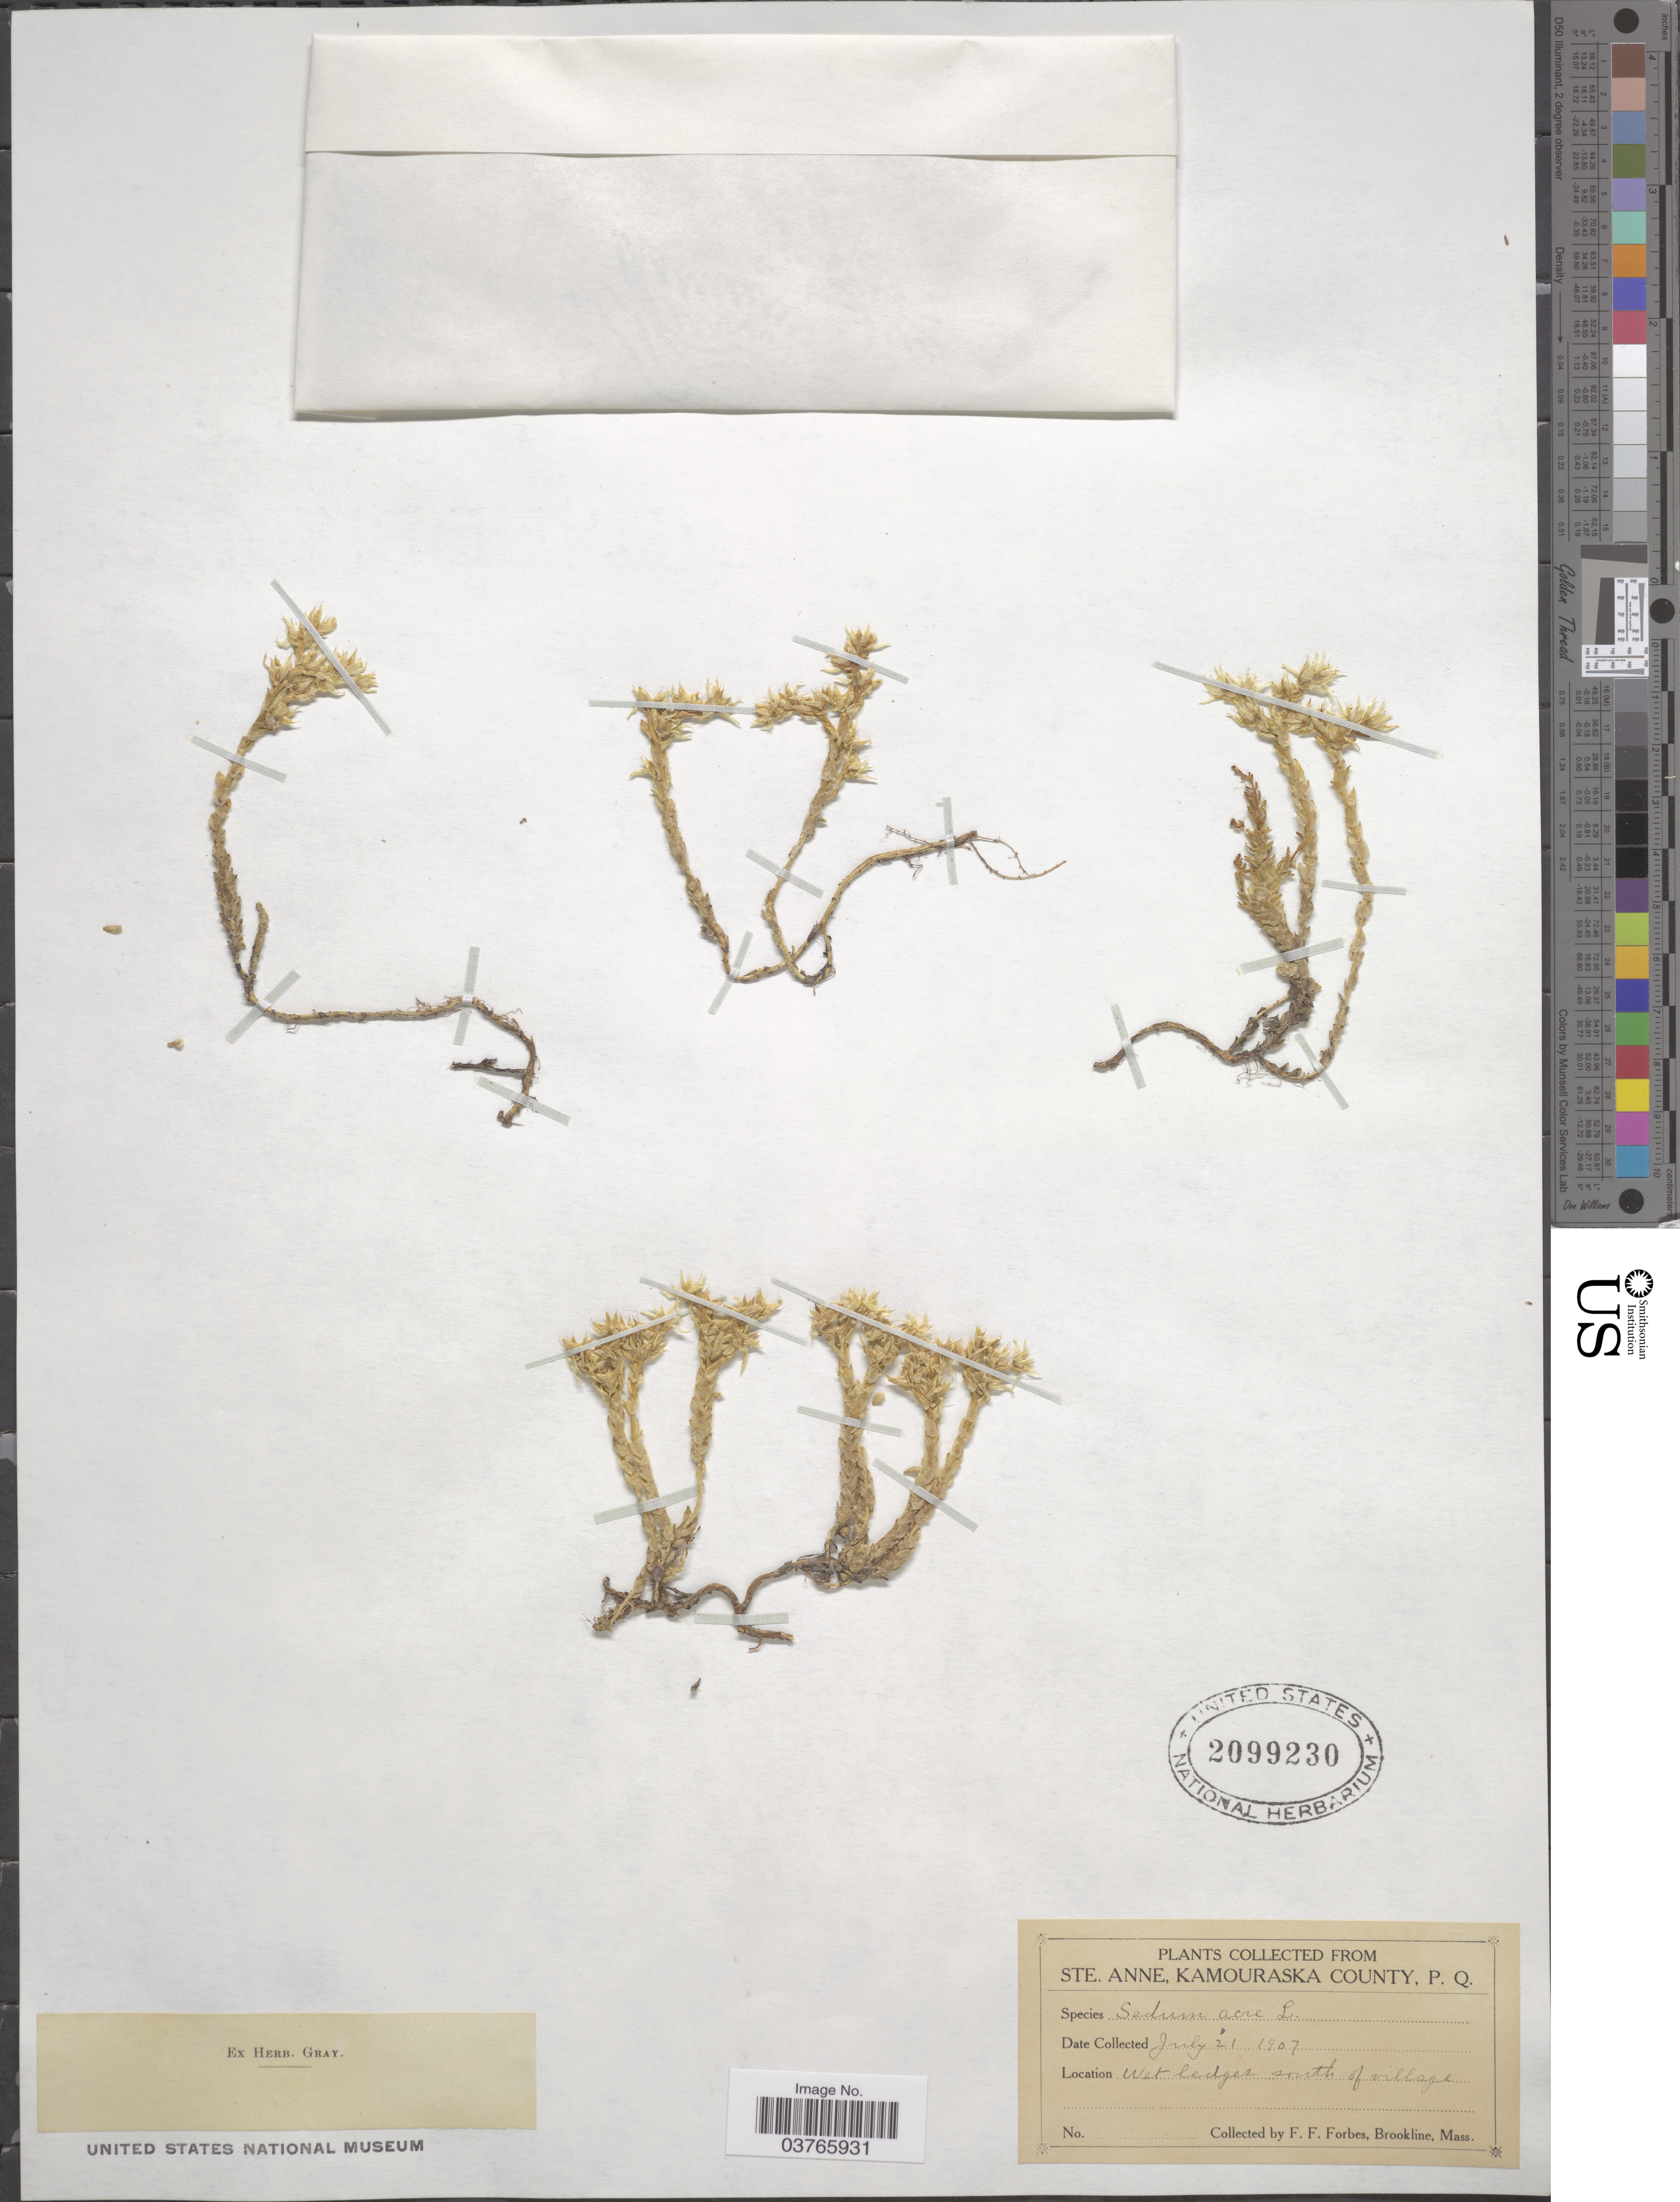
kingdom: Plantae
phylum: Tracheophyta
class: Magnoliopsida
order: Saxifragales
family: Crassulaceae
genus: Sedum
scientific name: Sedum acre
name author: L.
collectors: F. Forbes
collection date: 1907-07-21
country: Canada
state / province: Quebec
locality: Ste. Anne, Kamourska County. Wet ledges south of village.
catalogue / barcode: US 2099230